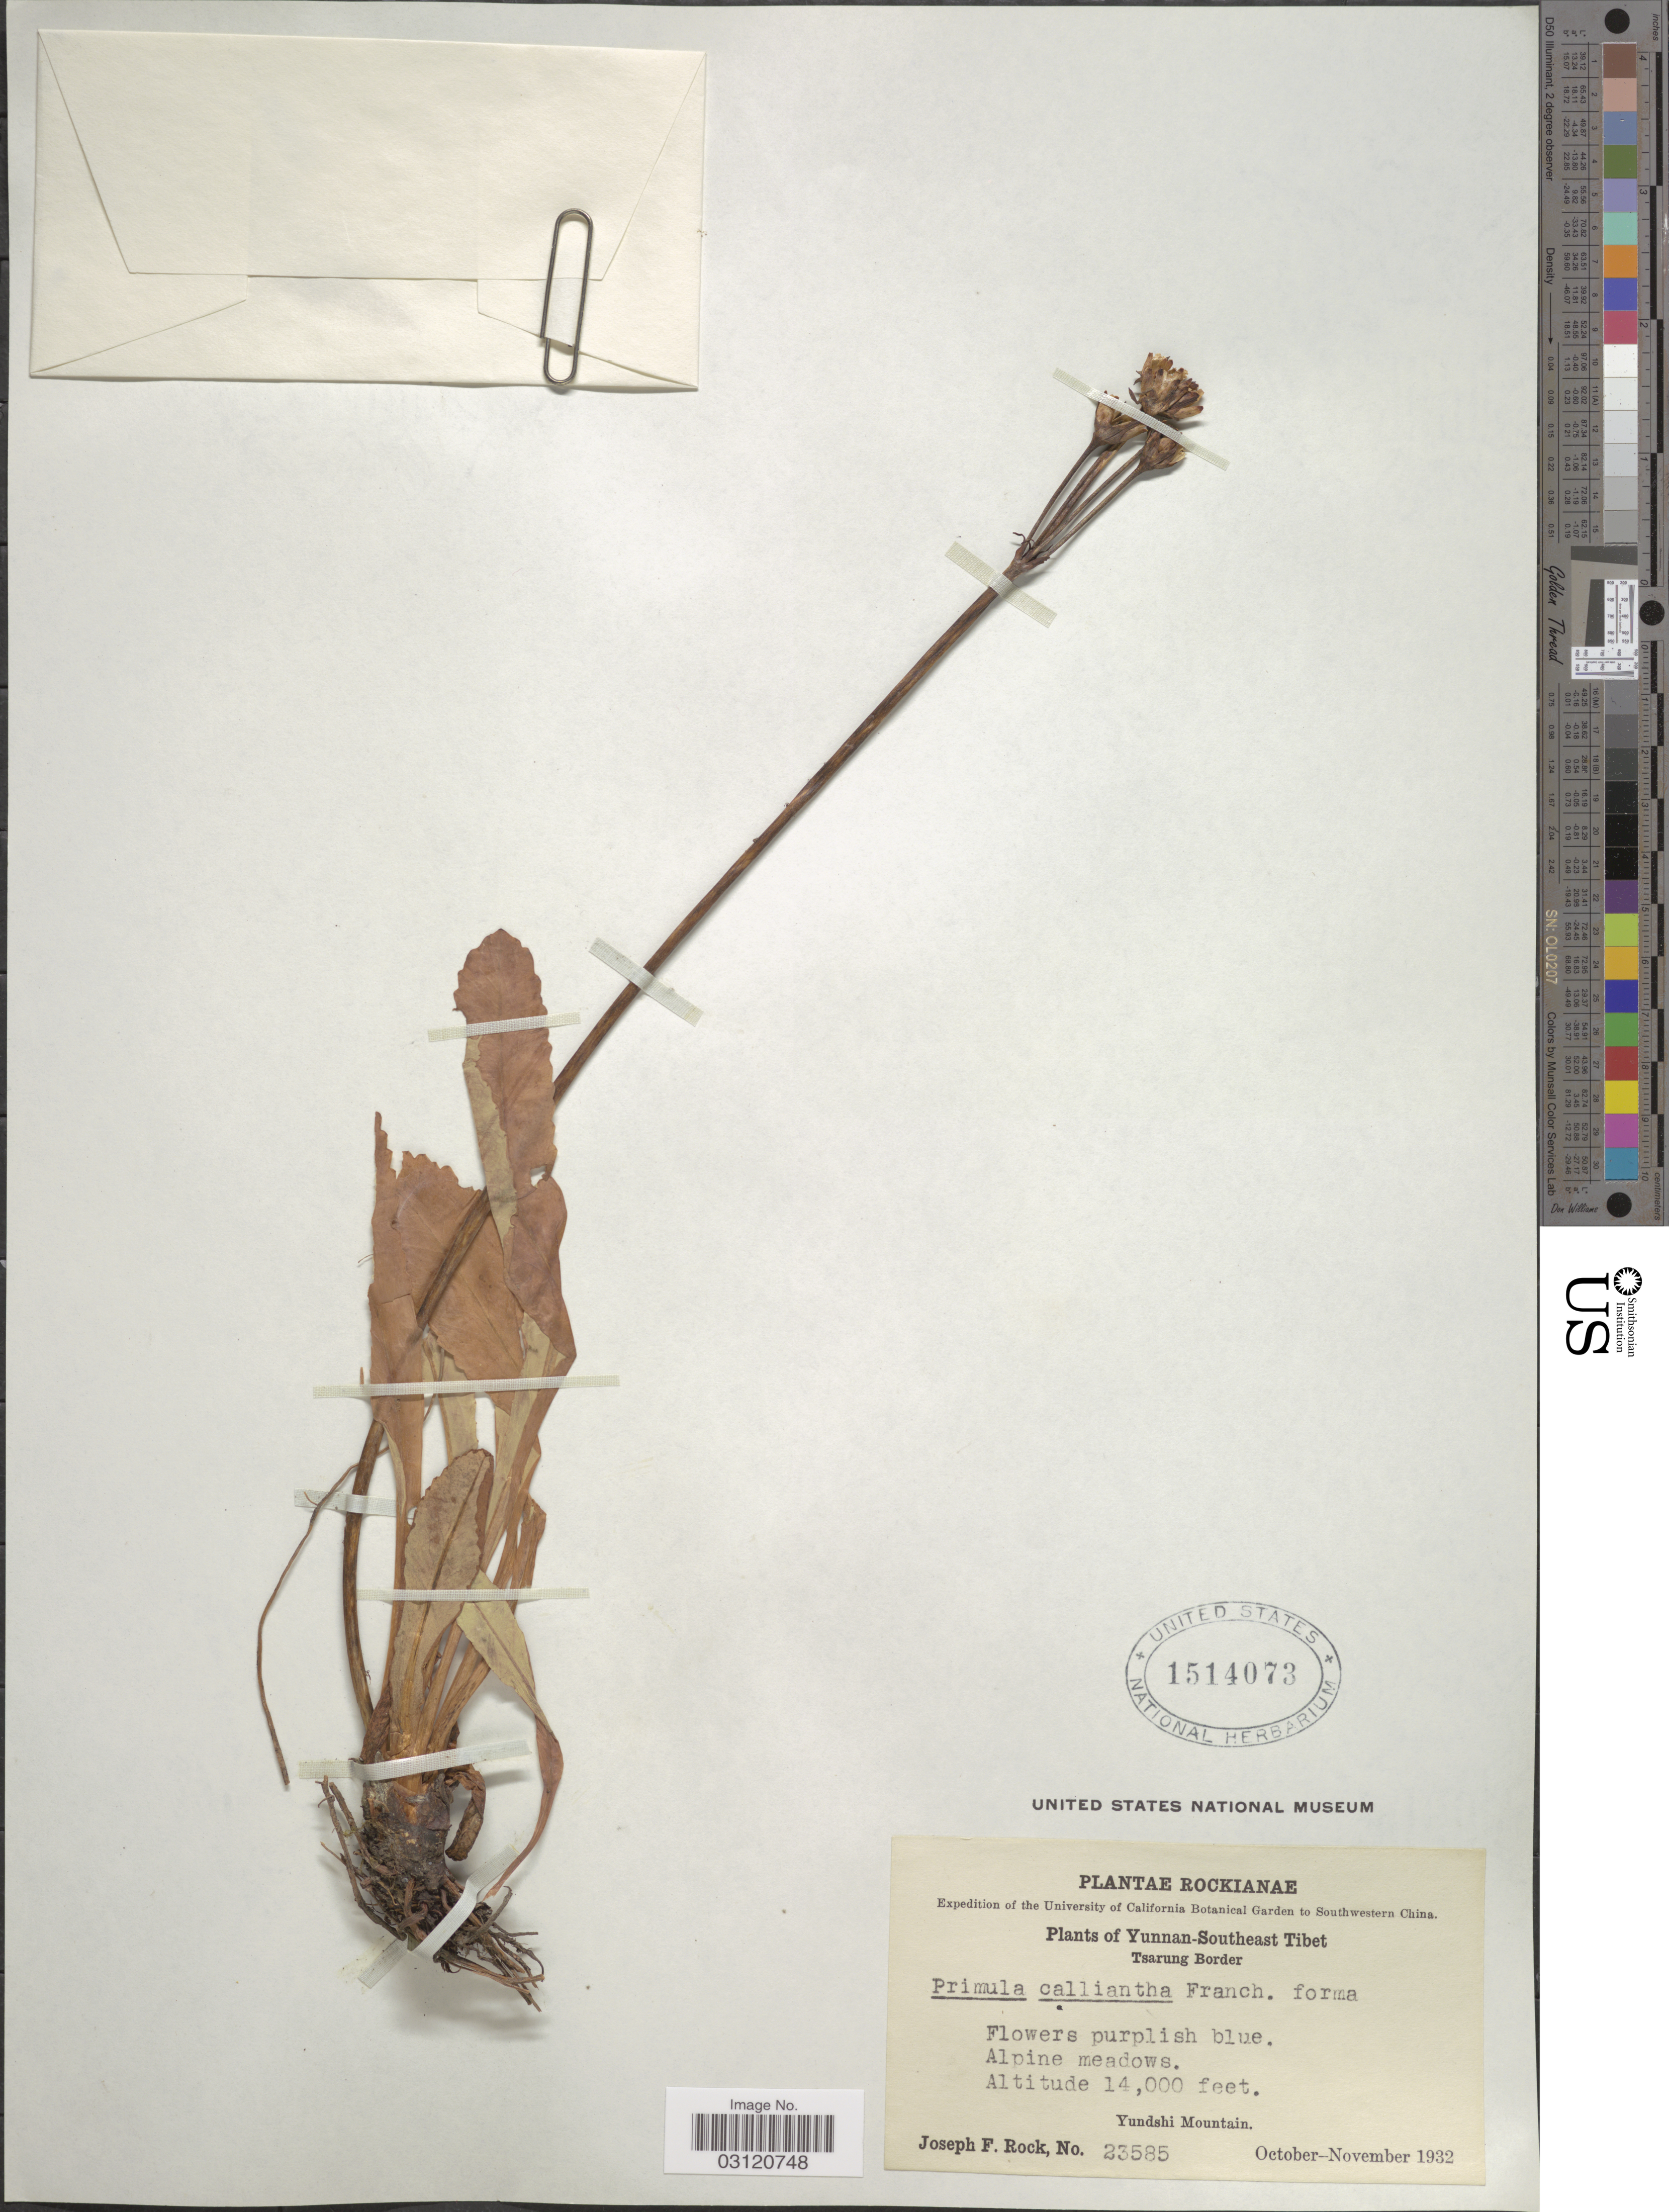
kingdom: Plantae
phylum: Tracheophyta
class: Magnoliopsida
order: Ericales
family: Primulaceae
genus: Primula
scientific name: Primula calliantha subsp. bryophila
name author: (Balf. f. & Farrer) W.W. Sm. & Forrest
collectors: J. F. Rock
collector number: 23585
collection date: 1932-10/1932-11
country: China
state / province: Xizang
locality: Southwestern China. Yunnan-Southeast Tibet. Tsarong Border. Yundshi Mountains.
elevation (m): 4267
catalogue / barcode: US 1514073